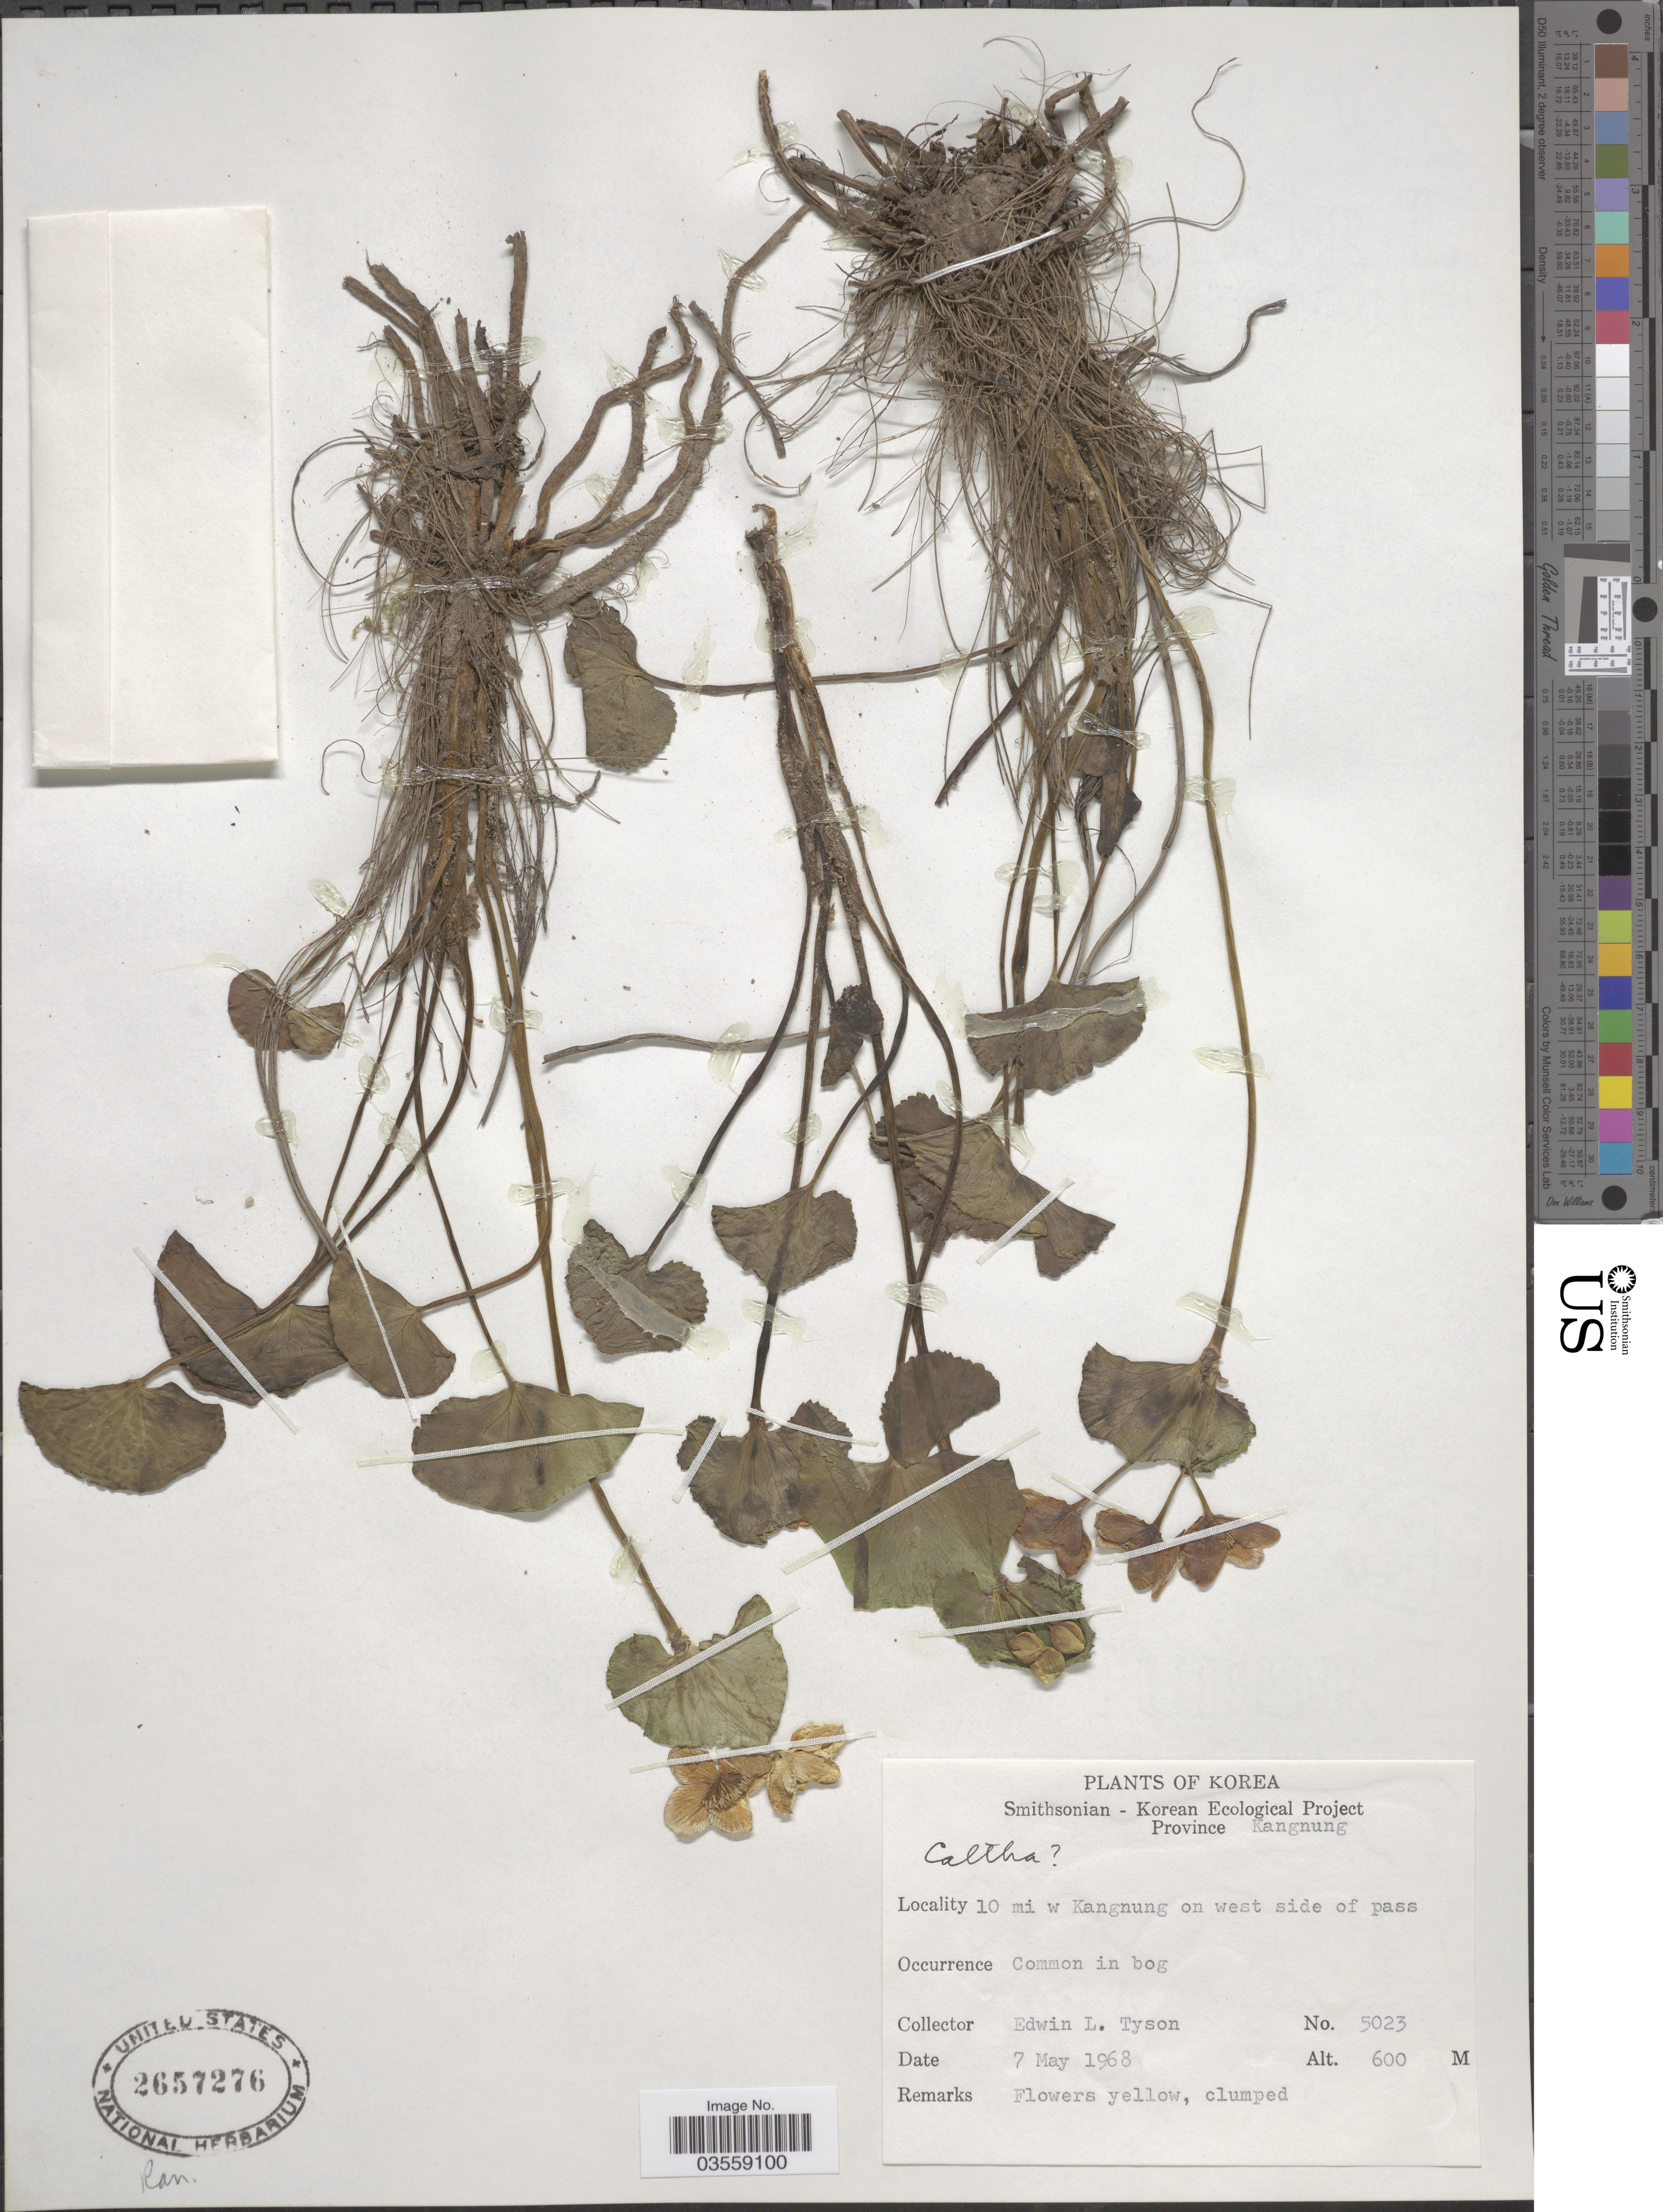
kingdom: Plantae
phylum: Tracheophyta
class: Magnoliopsida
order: Ranunculales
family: Ranunculaceae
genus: Caltha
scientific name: Caltha sp.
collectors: E. L. Tyson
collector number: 5023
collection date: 1968-05-07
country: South Korea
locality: Province Kangnung. 10 mi w Kangnung on west side of pass.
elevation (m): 600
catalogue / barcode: US 2657276